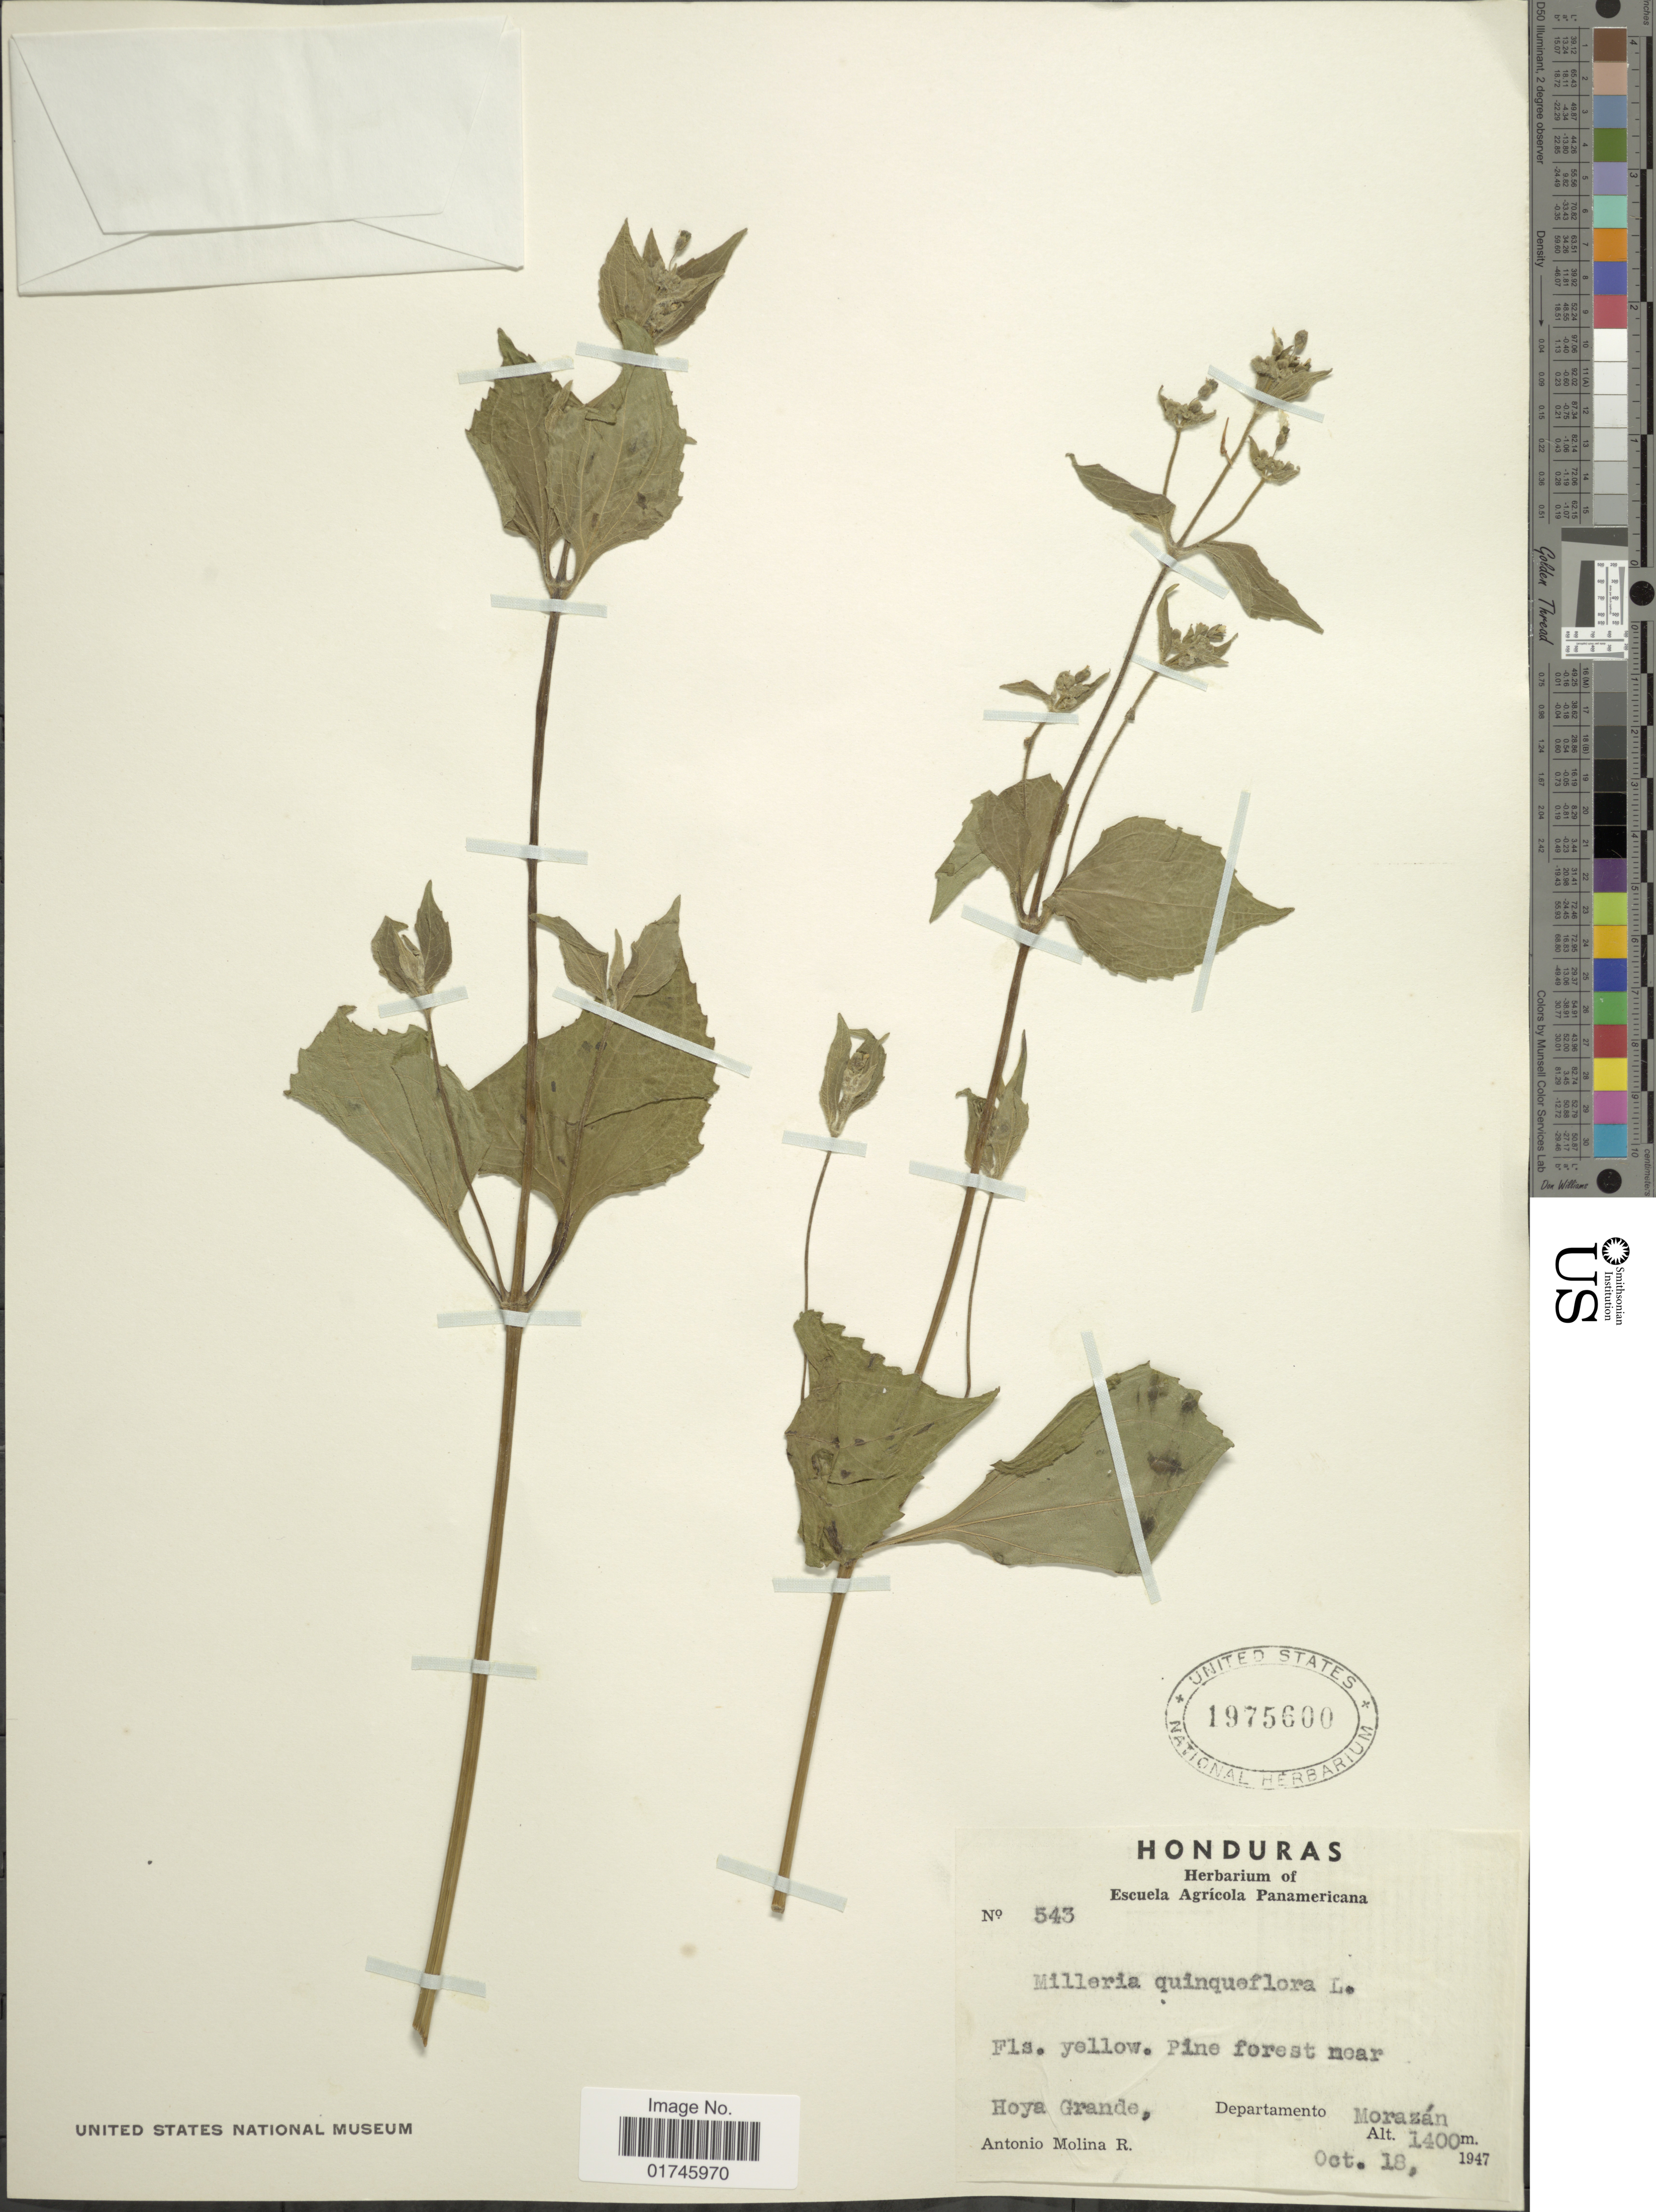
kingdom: Plantae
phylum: Tracheophyta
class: Magnoliopsida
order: Asterales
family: Asteraceae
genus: Milleria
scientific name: Milleria quinqueflora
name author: L.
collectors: A. Molina R.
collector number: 543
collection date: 1947-10-18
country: El Salvador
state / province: Morazan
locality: Departamento Morazan, Hoya Grande.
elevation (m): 1400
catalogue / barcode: US 1975600